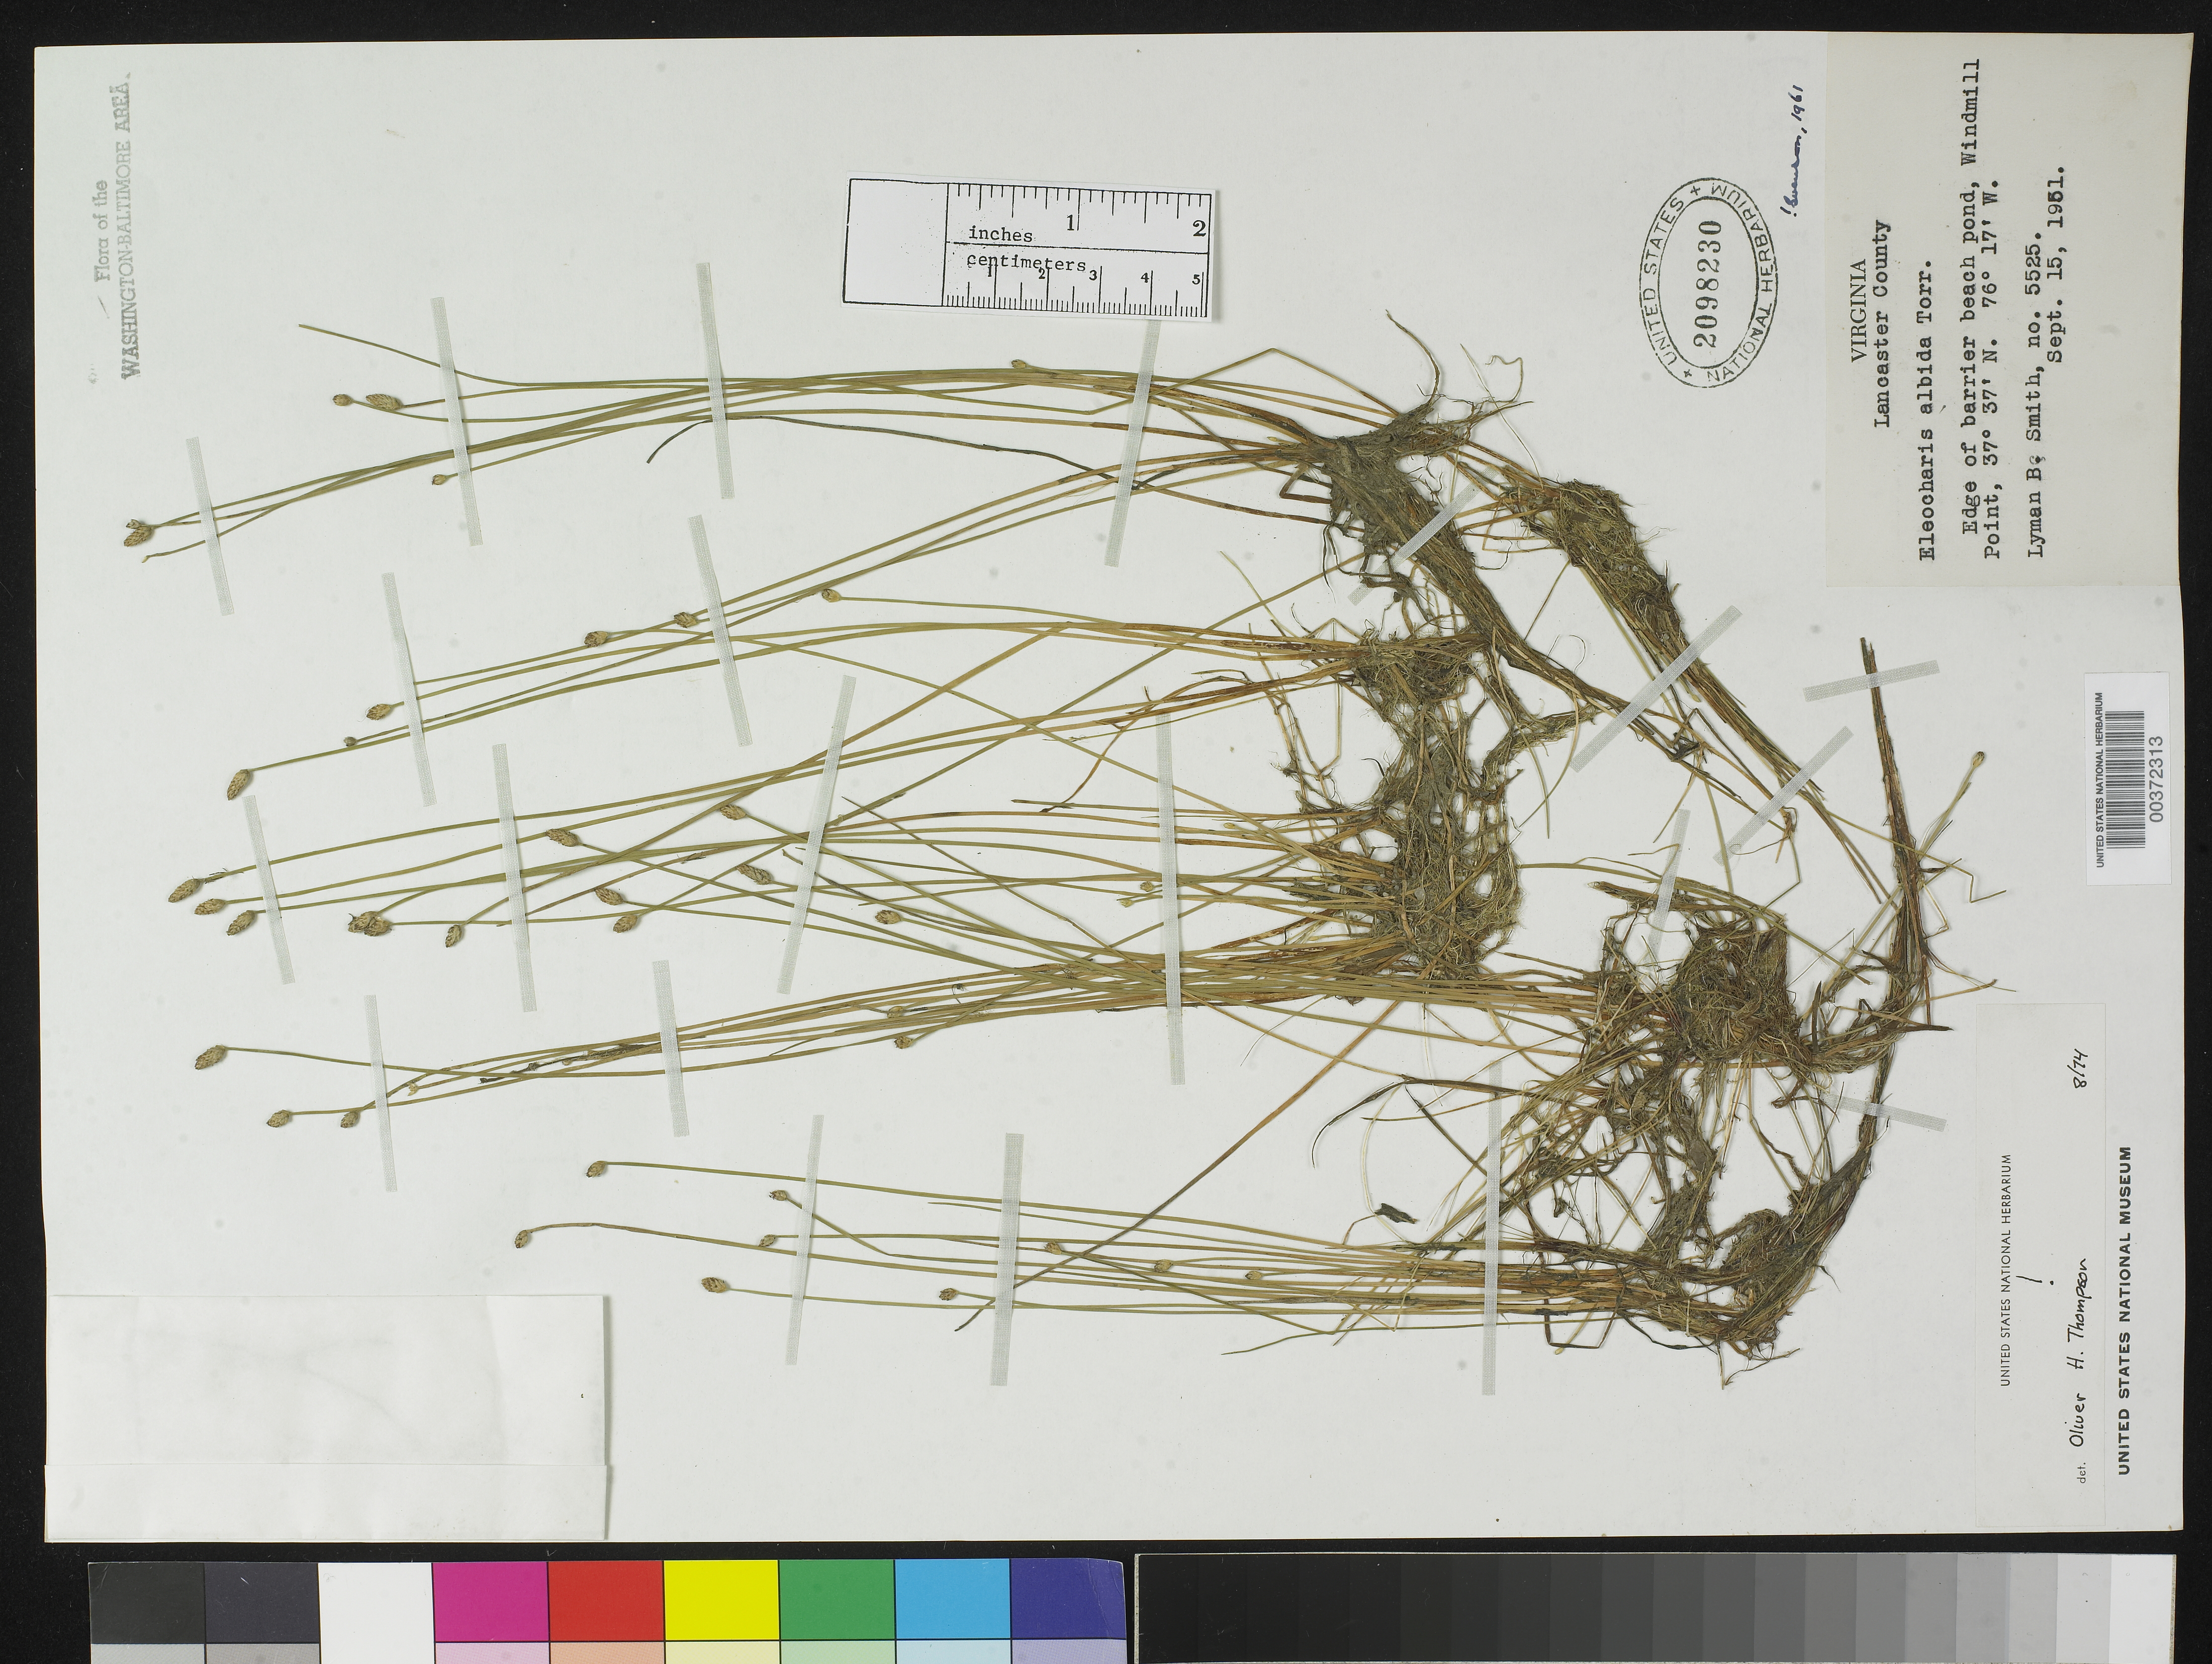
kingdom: Plantae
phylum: Tracheophyta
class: Liliopsida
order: Poales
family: Cyperaceae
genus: Eleocharis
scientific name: Eleocharis albida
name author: Torr.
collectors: L. Smith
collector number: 5525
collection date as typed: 15 Sep 1951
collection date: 1951-09-15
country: United States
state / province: Virginia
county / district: Lancaster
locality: Windmill Point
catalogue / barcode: US 2098230